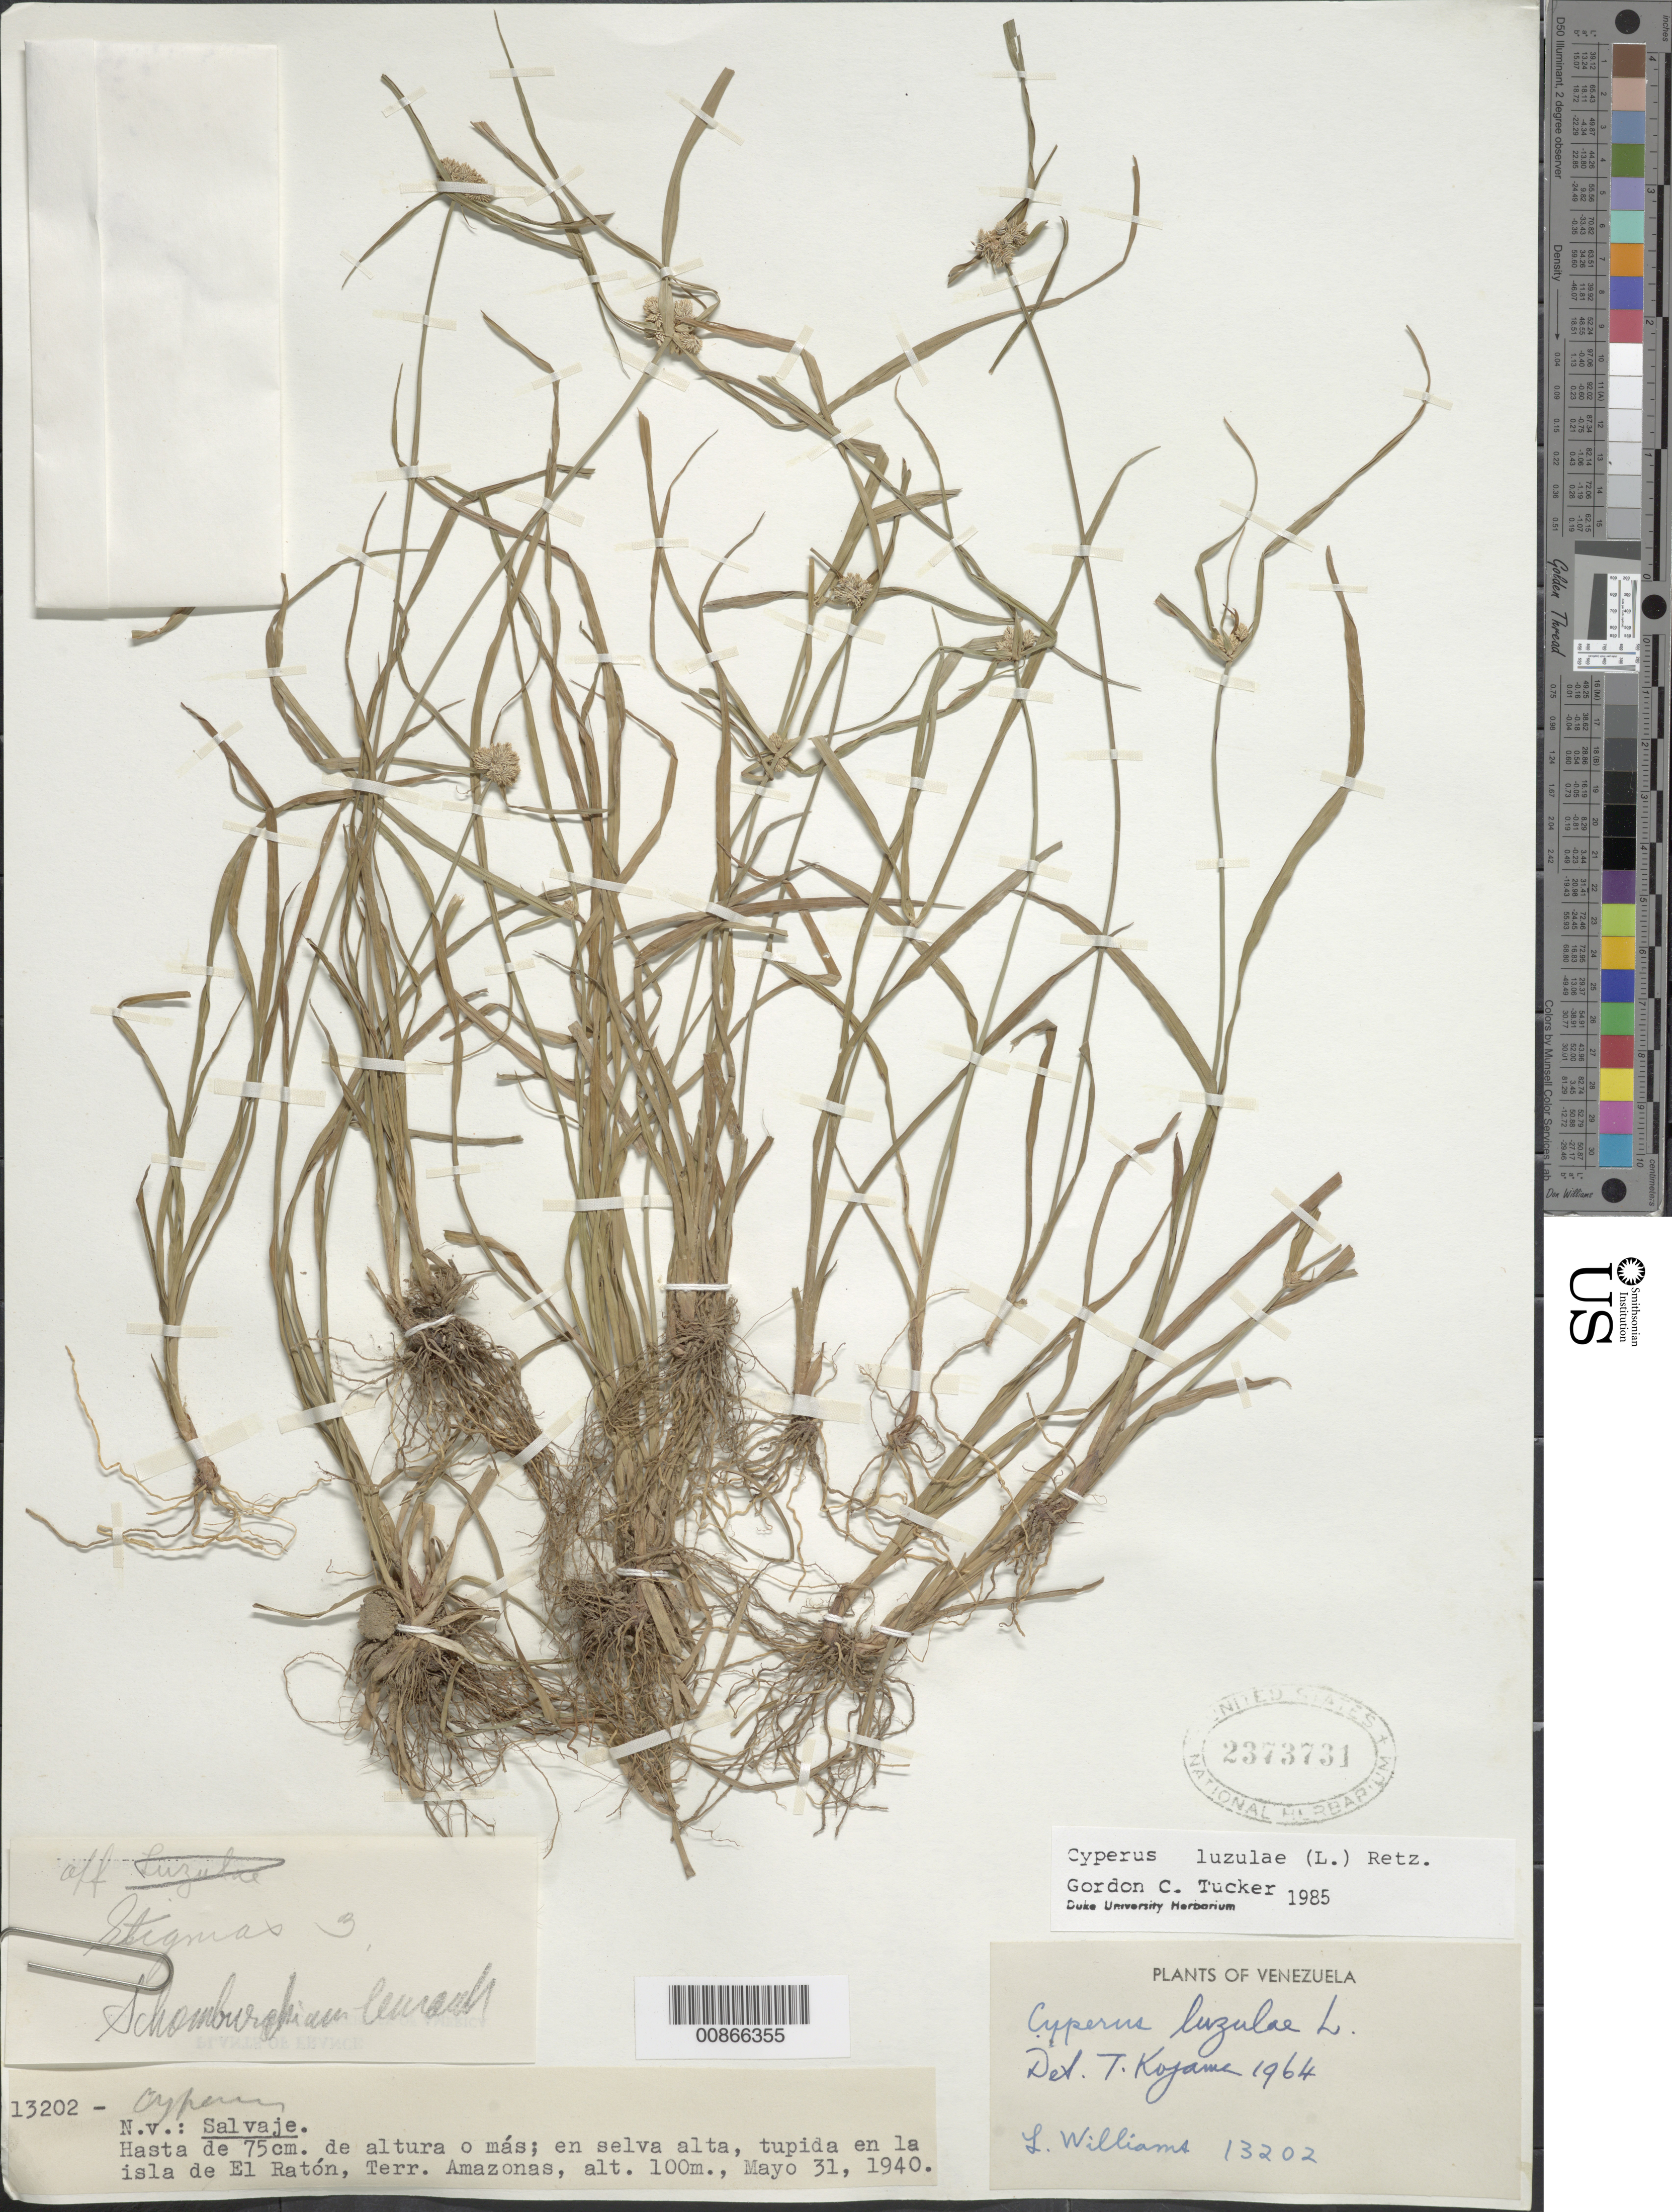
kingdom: Plantae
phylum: Tracheophyta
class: Liliopsida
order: Poales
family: Cyperaceae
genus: Cyperus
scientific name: Cyperus luzulae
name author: (L.) Rottb. ex Retz.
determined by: Tucker, G. C.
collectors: Ll. Williams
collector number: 13202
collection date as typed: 31-May-40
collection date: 1940-05-31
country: Venezuela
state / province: Amazonas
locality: Isla de El Ratón, Alto Orinoco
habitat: Selva alta, tupida en la isla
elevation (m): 100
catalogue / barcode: US 2373731